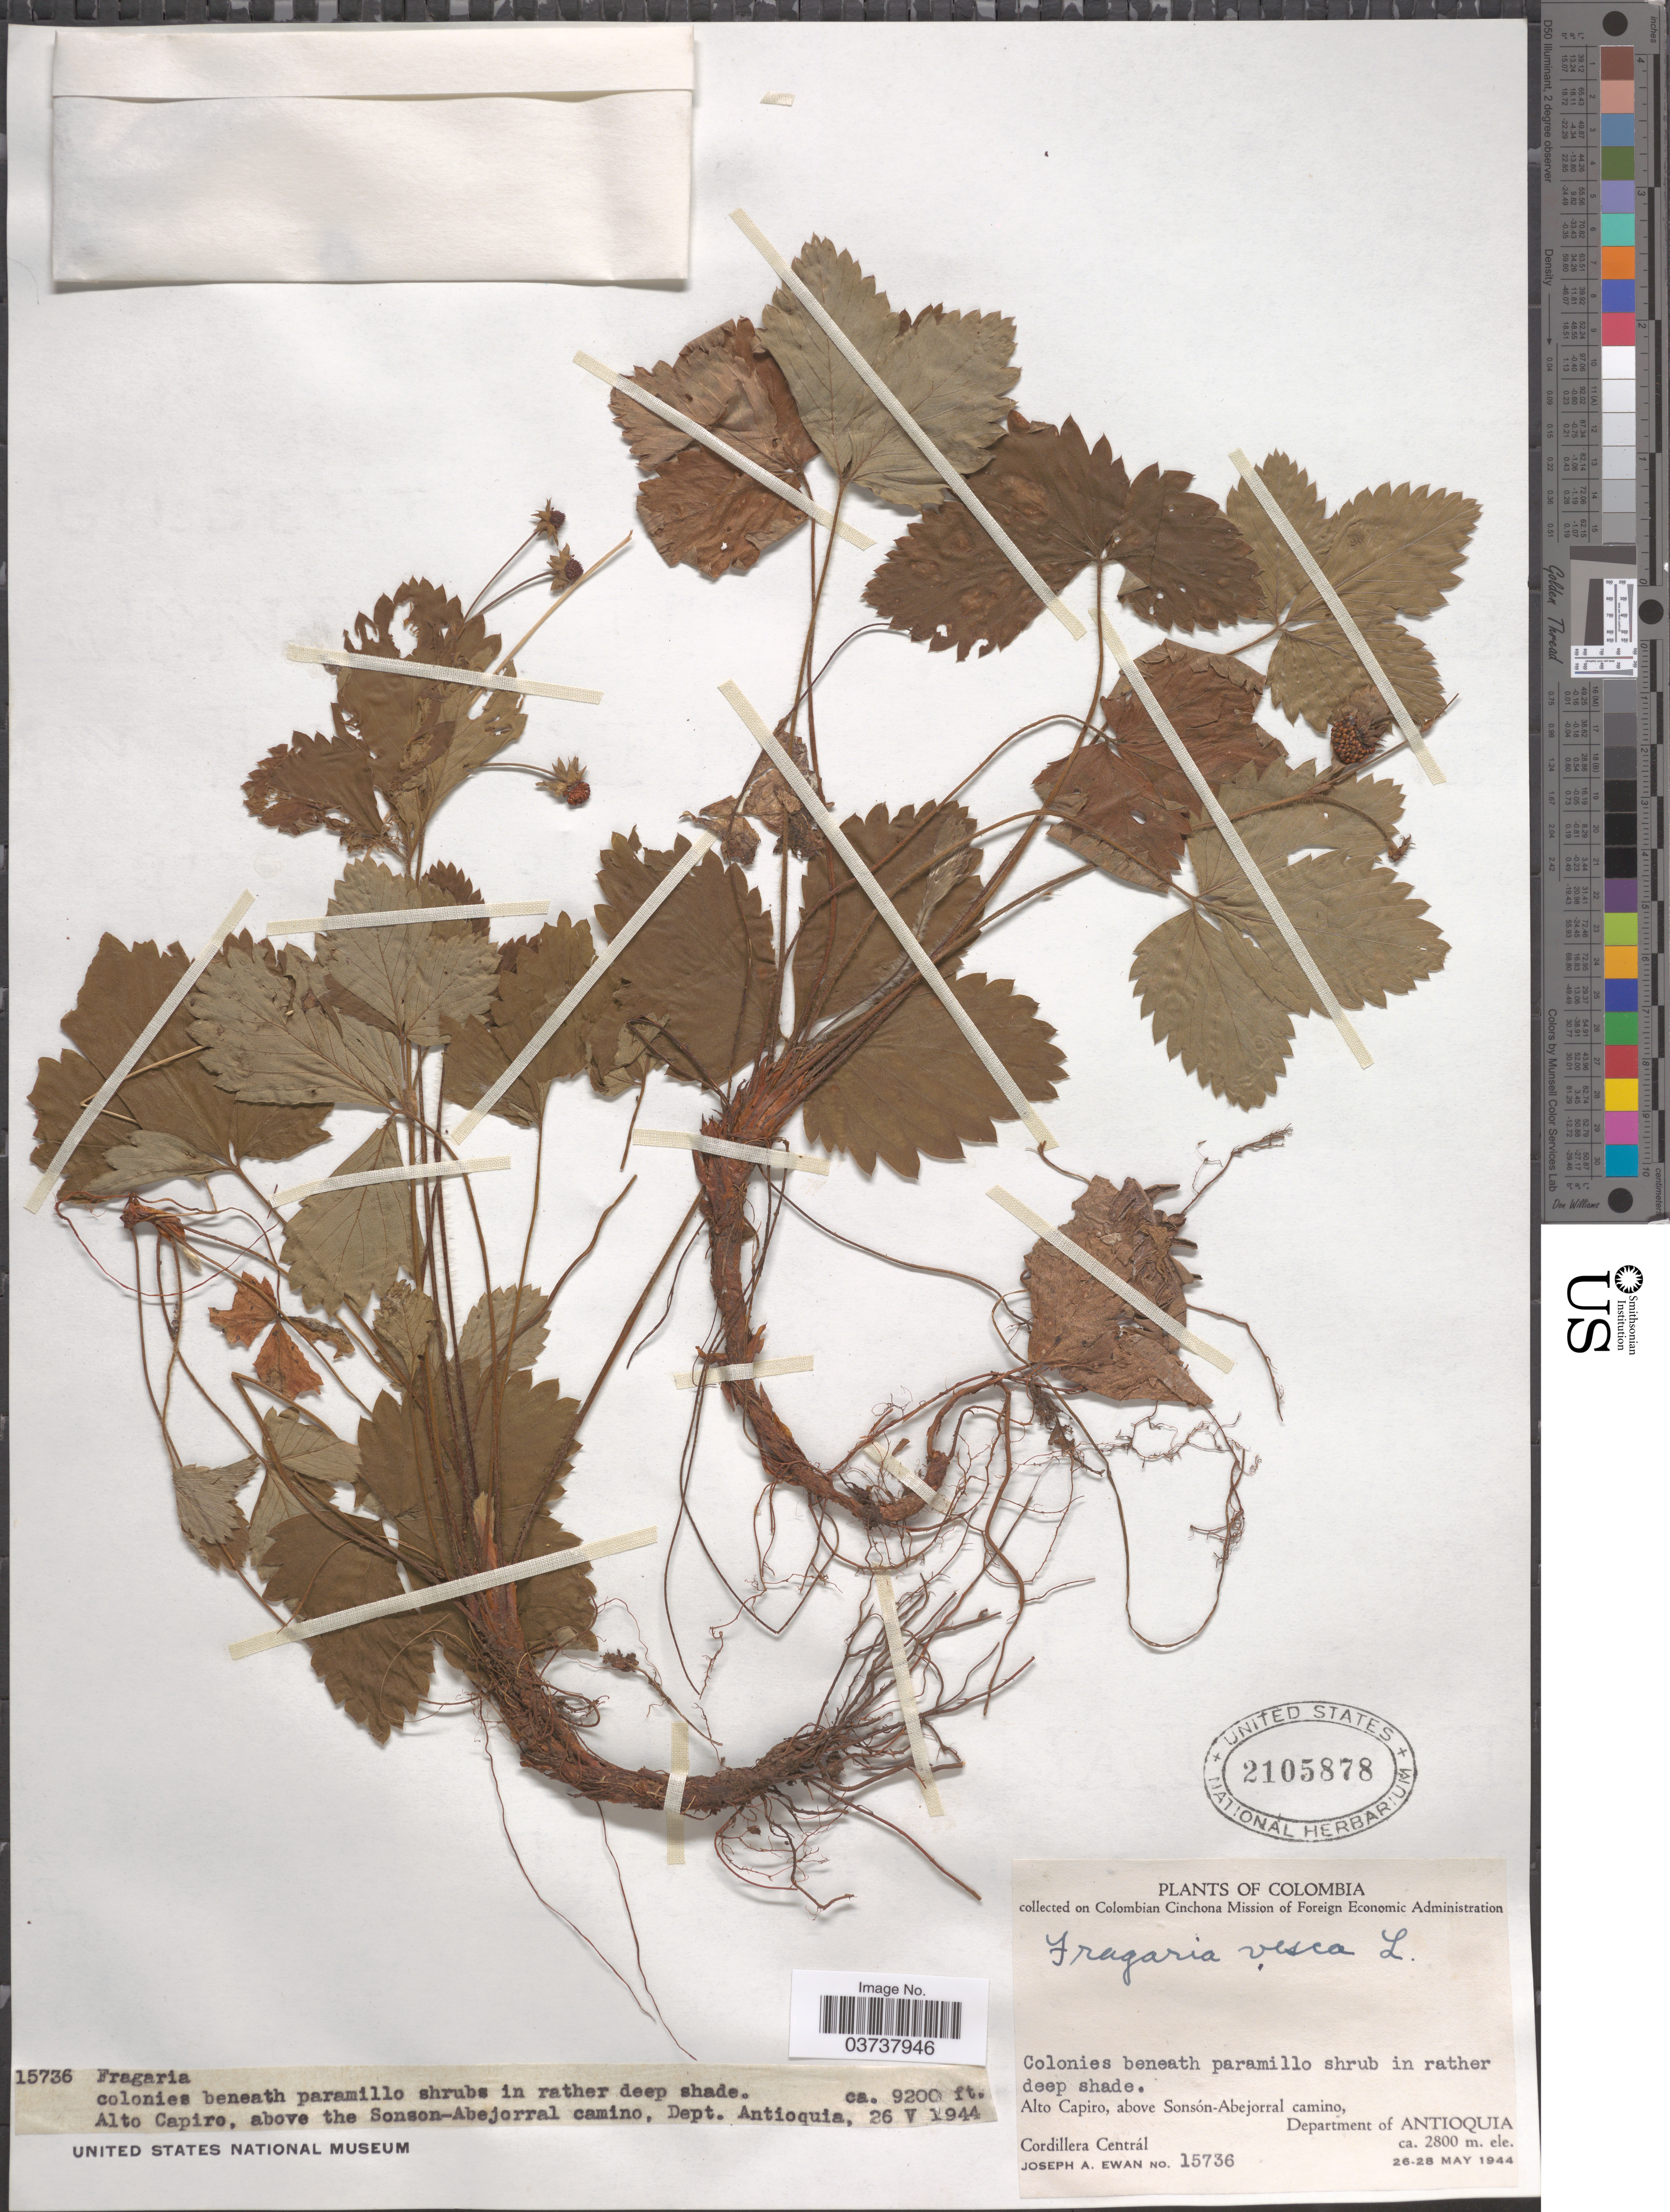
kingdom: Plantae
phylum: Tracheophyta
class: Magnoliopsida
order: Rosales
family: Rosaceae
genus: Fragaria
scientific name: Fragaria vesca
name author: L.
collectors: J. A. Ewan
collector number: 15736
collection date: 1944-05-26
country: Colombia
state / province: Antioquia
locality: Alto Capiro, above Sonsón - Abejorral camino, Department of Antioquia. Cordillera Centrál.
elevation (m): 2804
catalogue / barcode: US 2105878